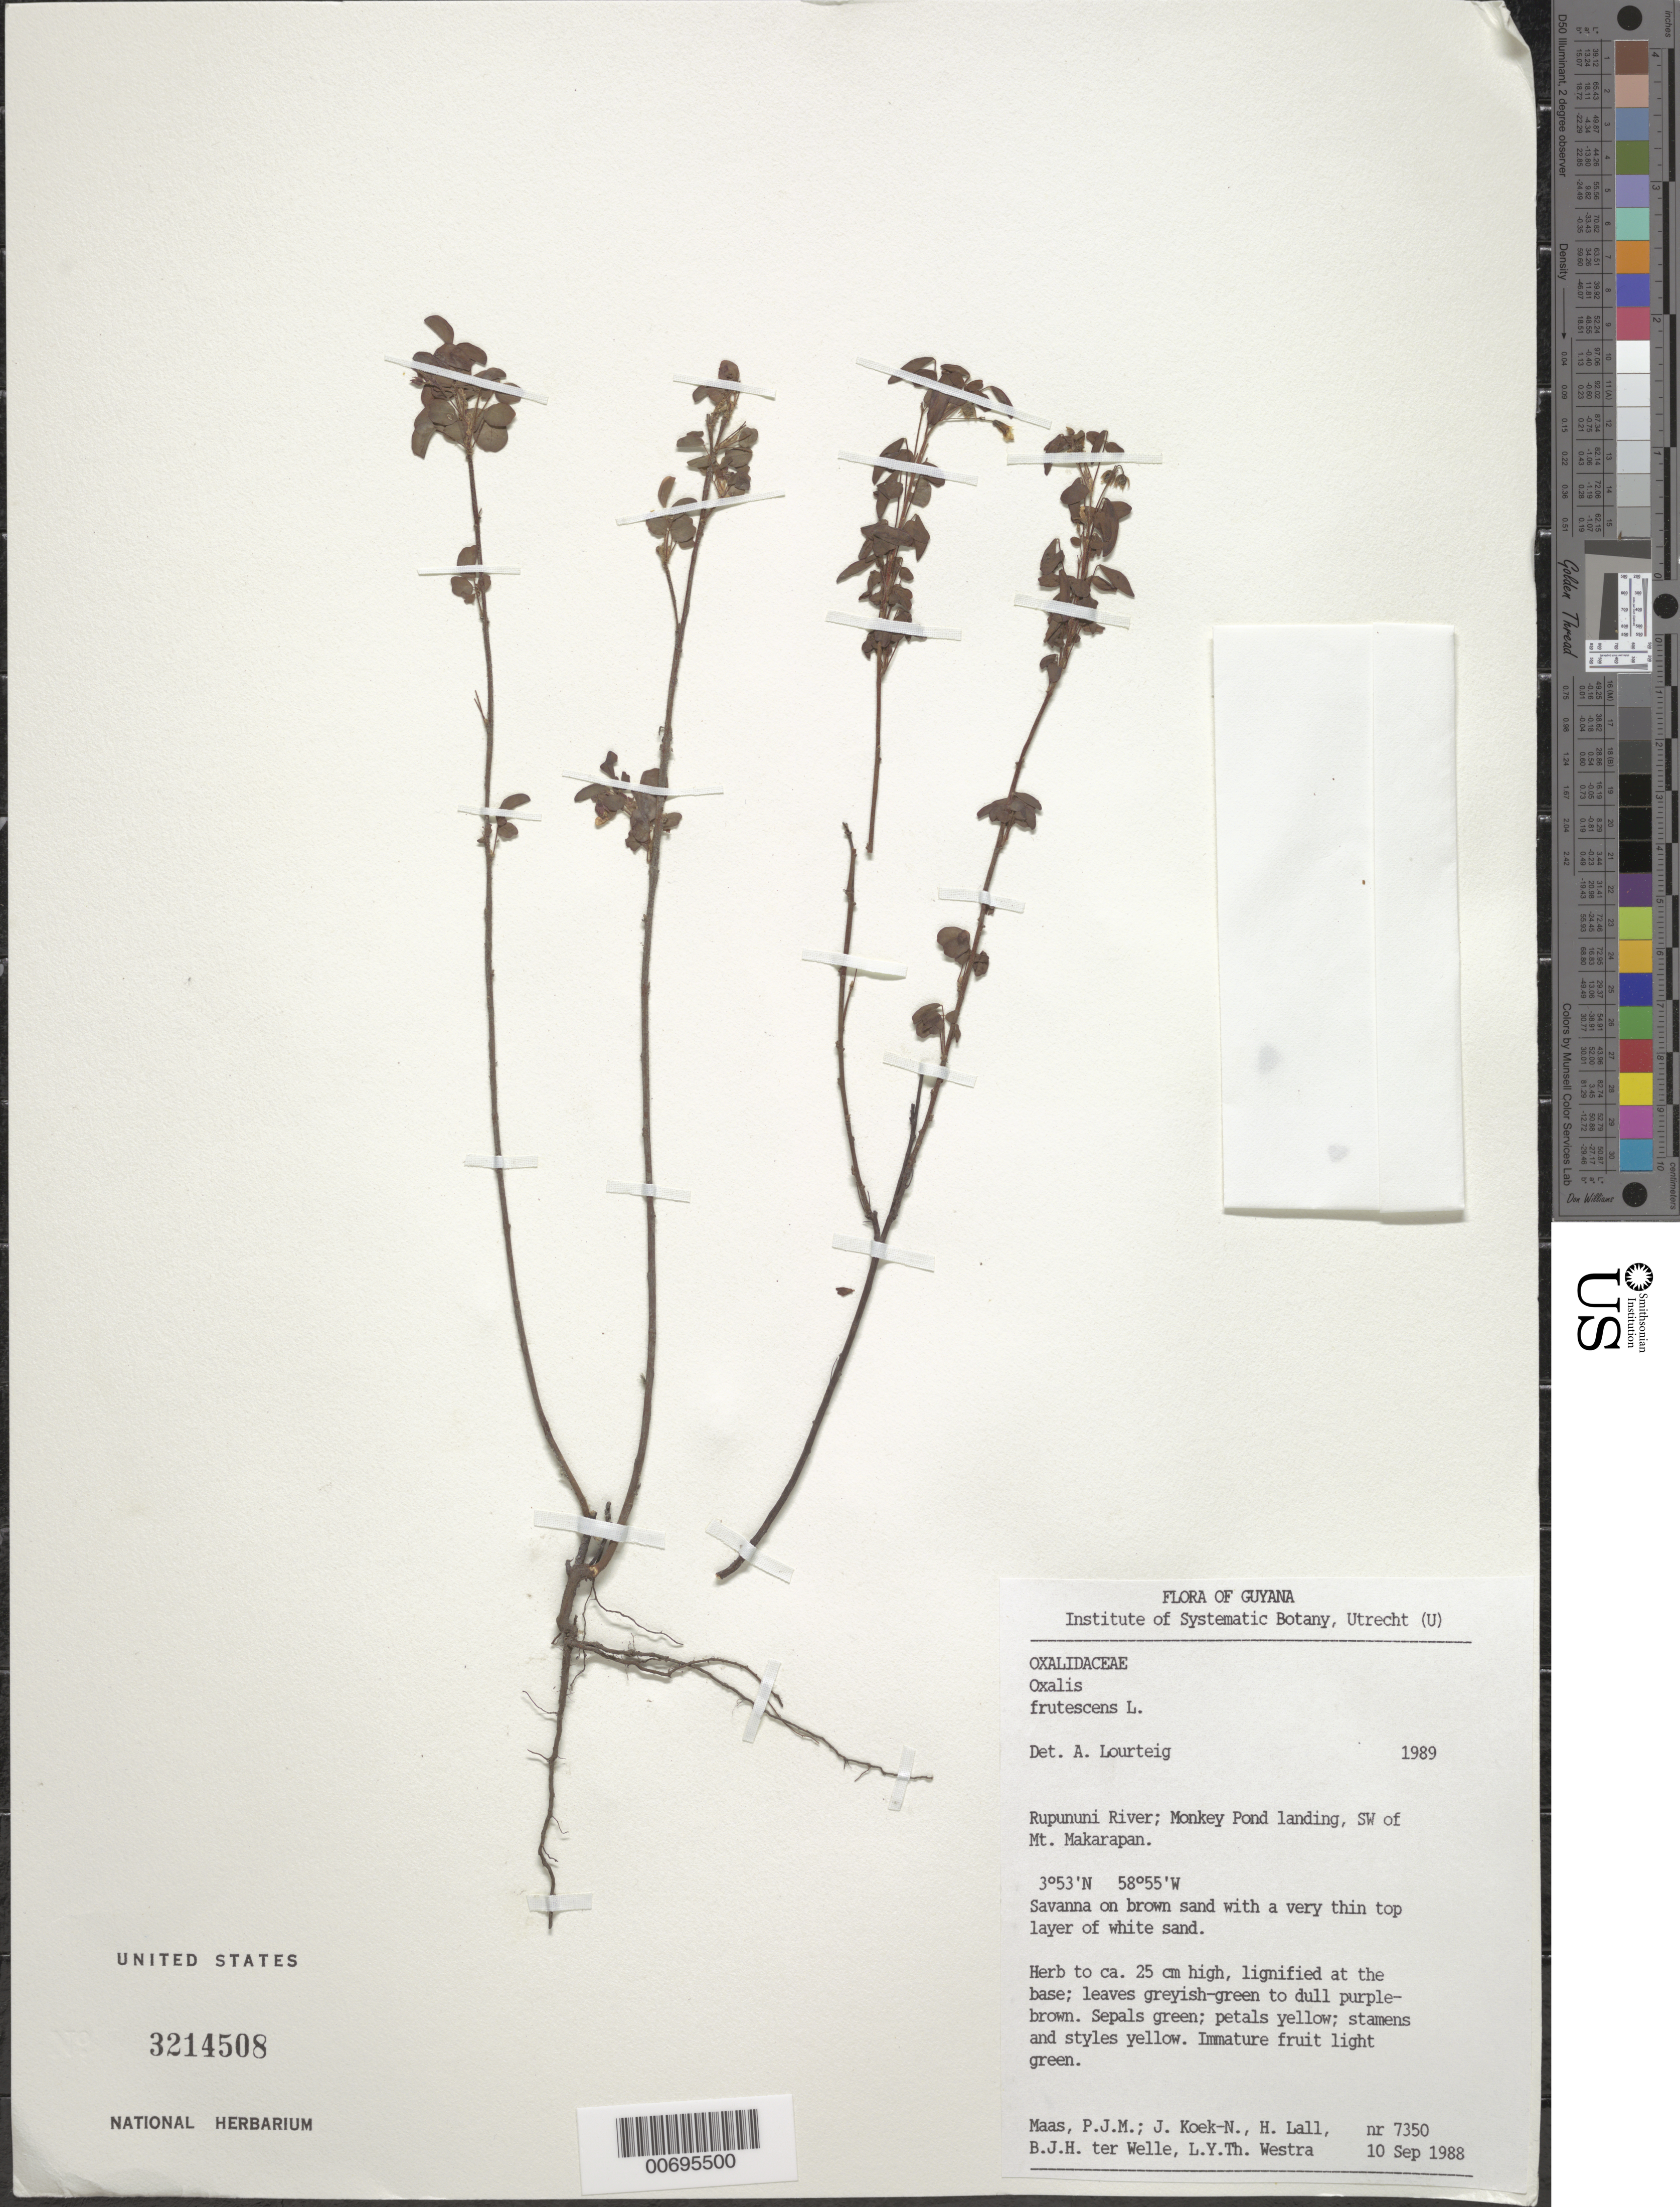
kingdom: Plantae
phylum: Tracheophyta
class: Magnoliopsida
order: Oxalidales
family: Oxalidaceae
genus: Oxalis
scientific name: Oxalis frutescens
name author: L.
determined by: Lourteig, A.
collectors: P. Maas, J. Koek-Noorman, H. Lall, B. Welle & L. Y. T. Westra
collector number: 7350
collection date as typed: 10-Sep-88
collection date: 1988-09-10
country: Guyana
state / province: U. Takutu-U. Essequibo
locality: Rupununi River, Monkey Pond landing, SW of Mt. Makarapan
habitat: Savanna on brown sand with thin top layer of white sand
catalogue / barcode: US 3214508